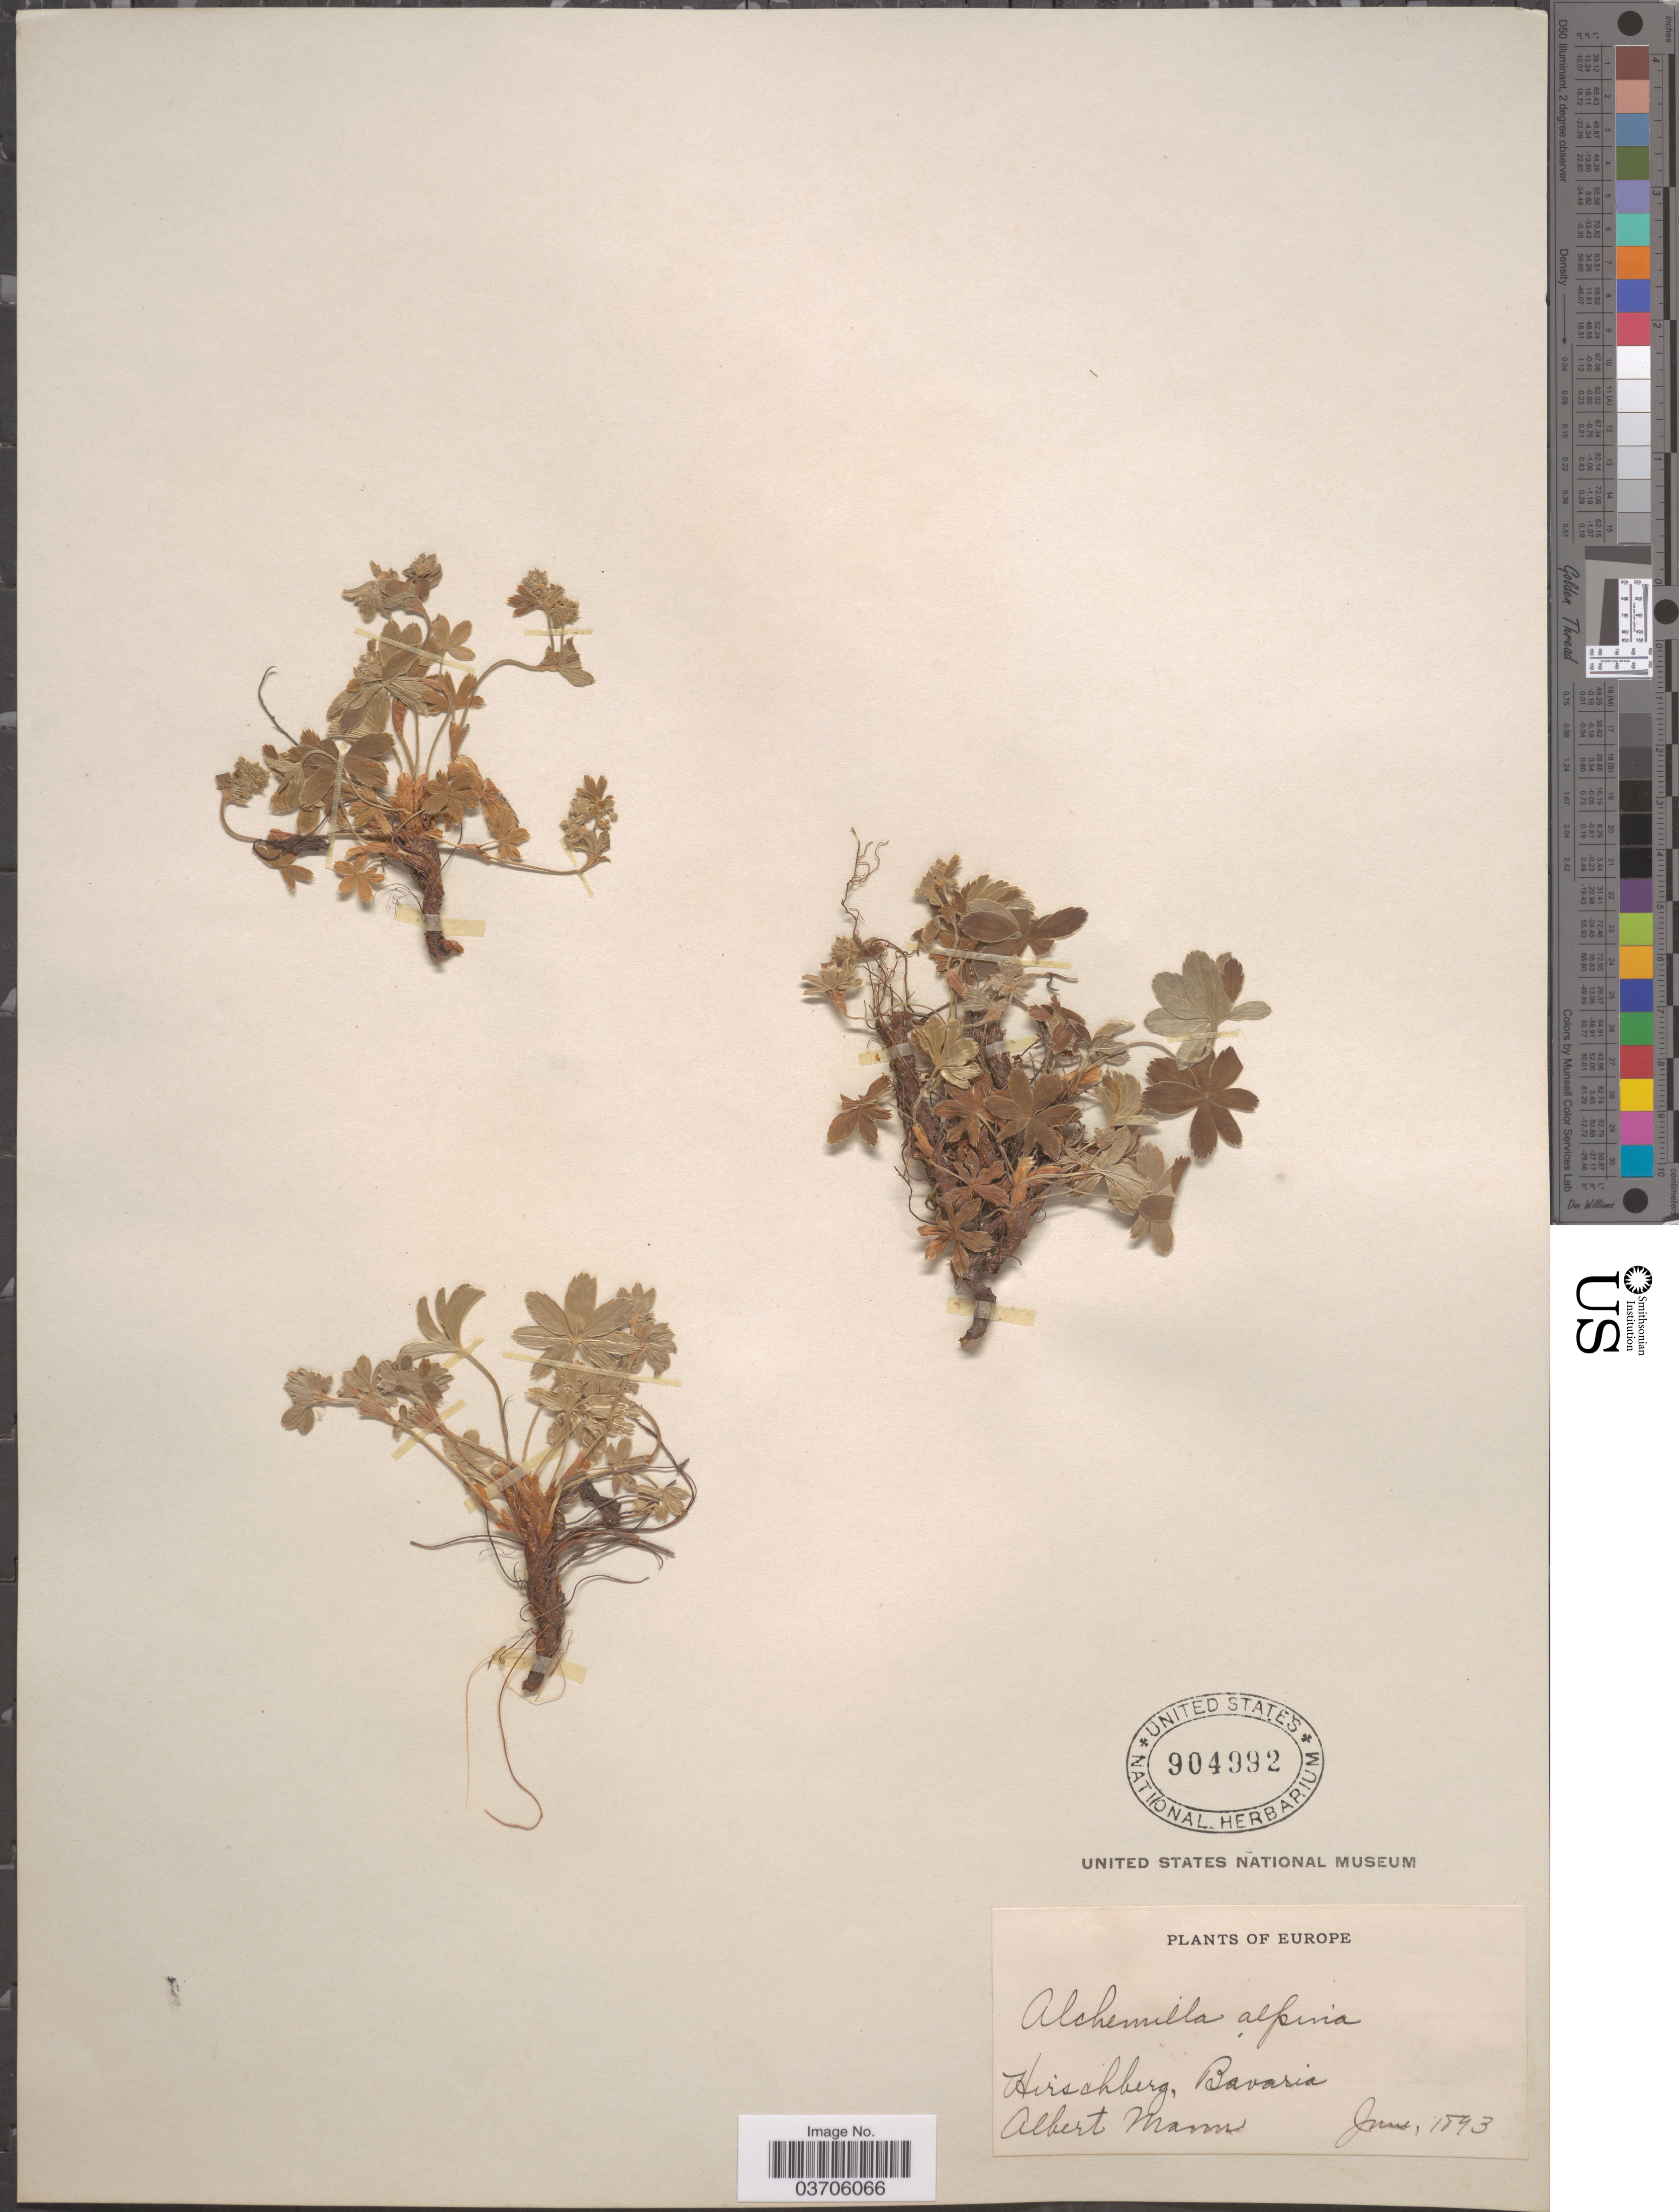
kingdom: Plantae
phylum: Tracheophyta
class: Magnoliopsida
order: Rosales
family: Rosaceae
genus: Alchemilla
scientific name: Alchemilla alpina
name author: L.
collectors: A. Mann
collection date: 1893-06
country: Germany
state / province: Bayern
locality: Hirschberg, Bavaria.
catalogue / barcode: US 904992